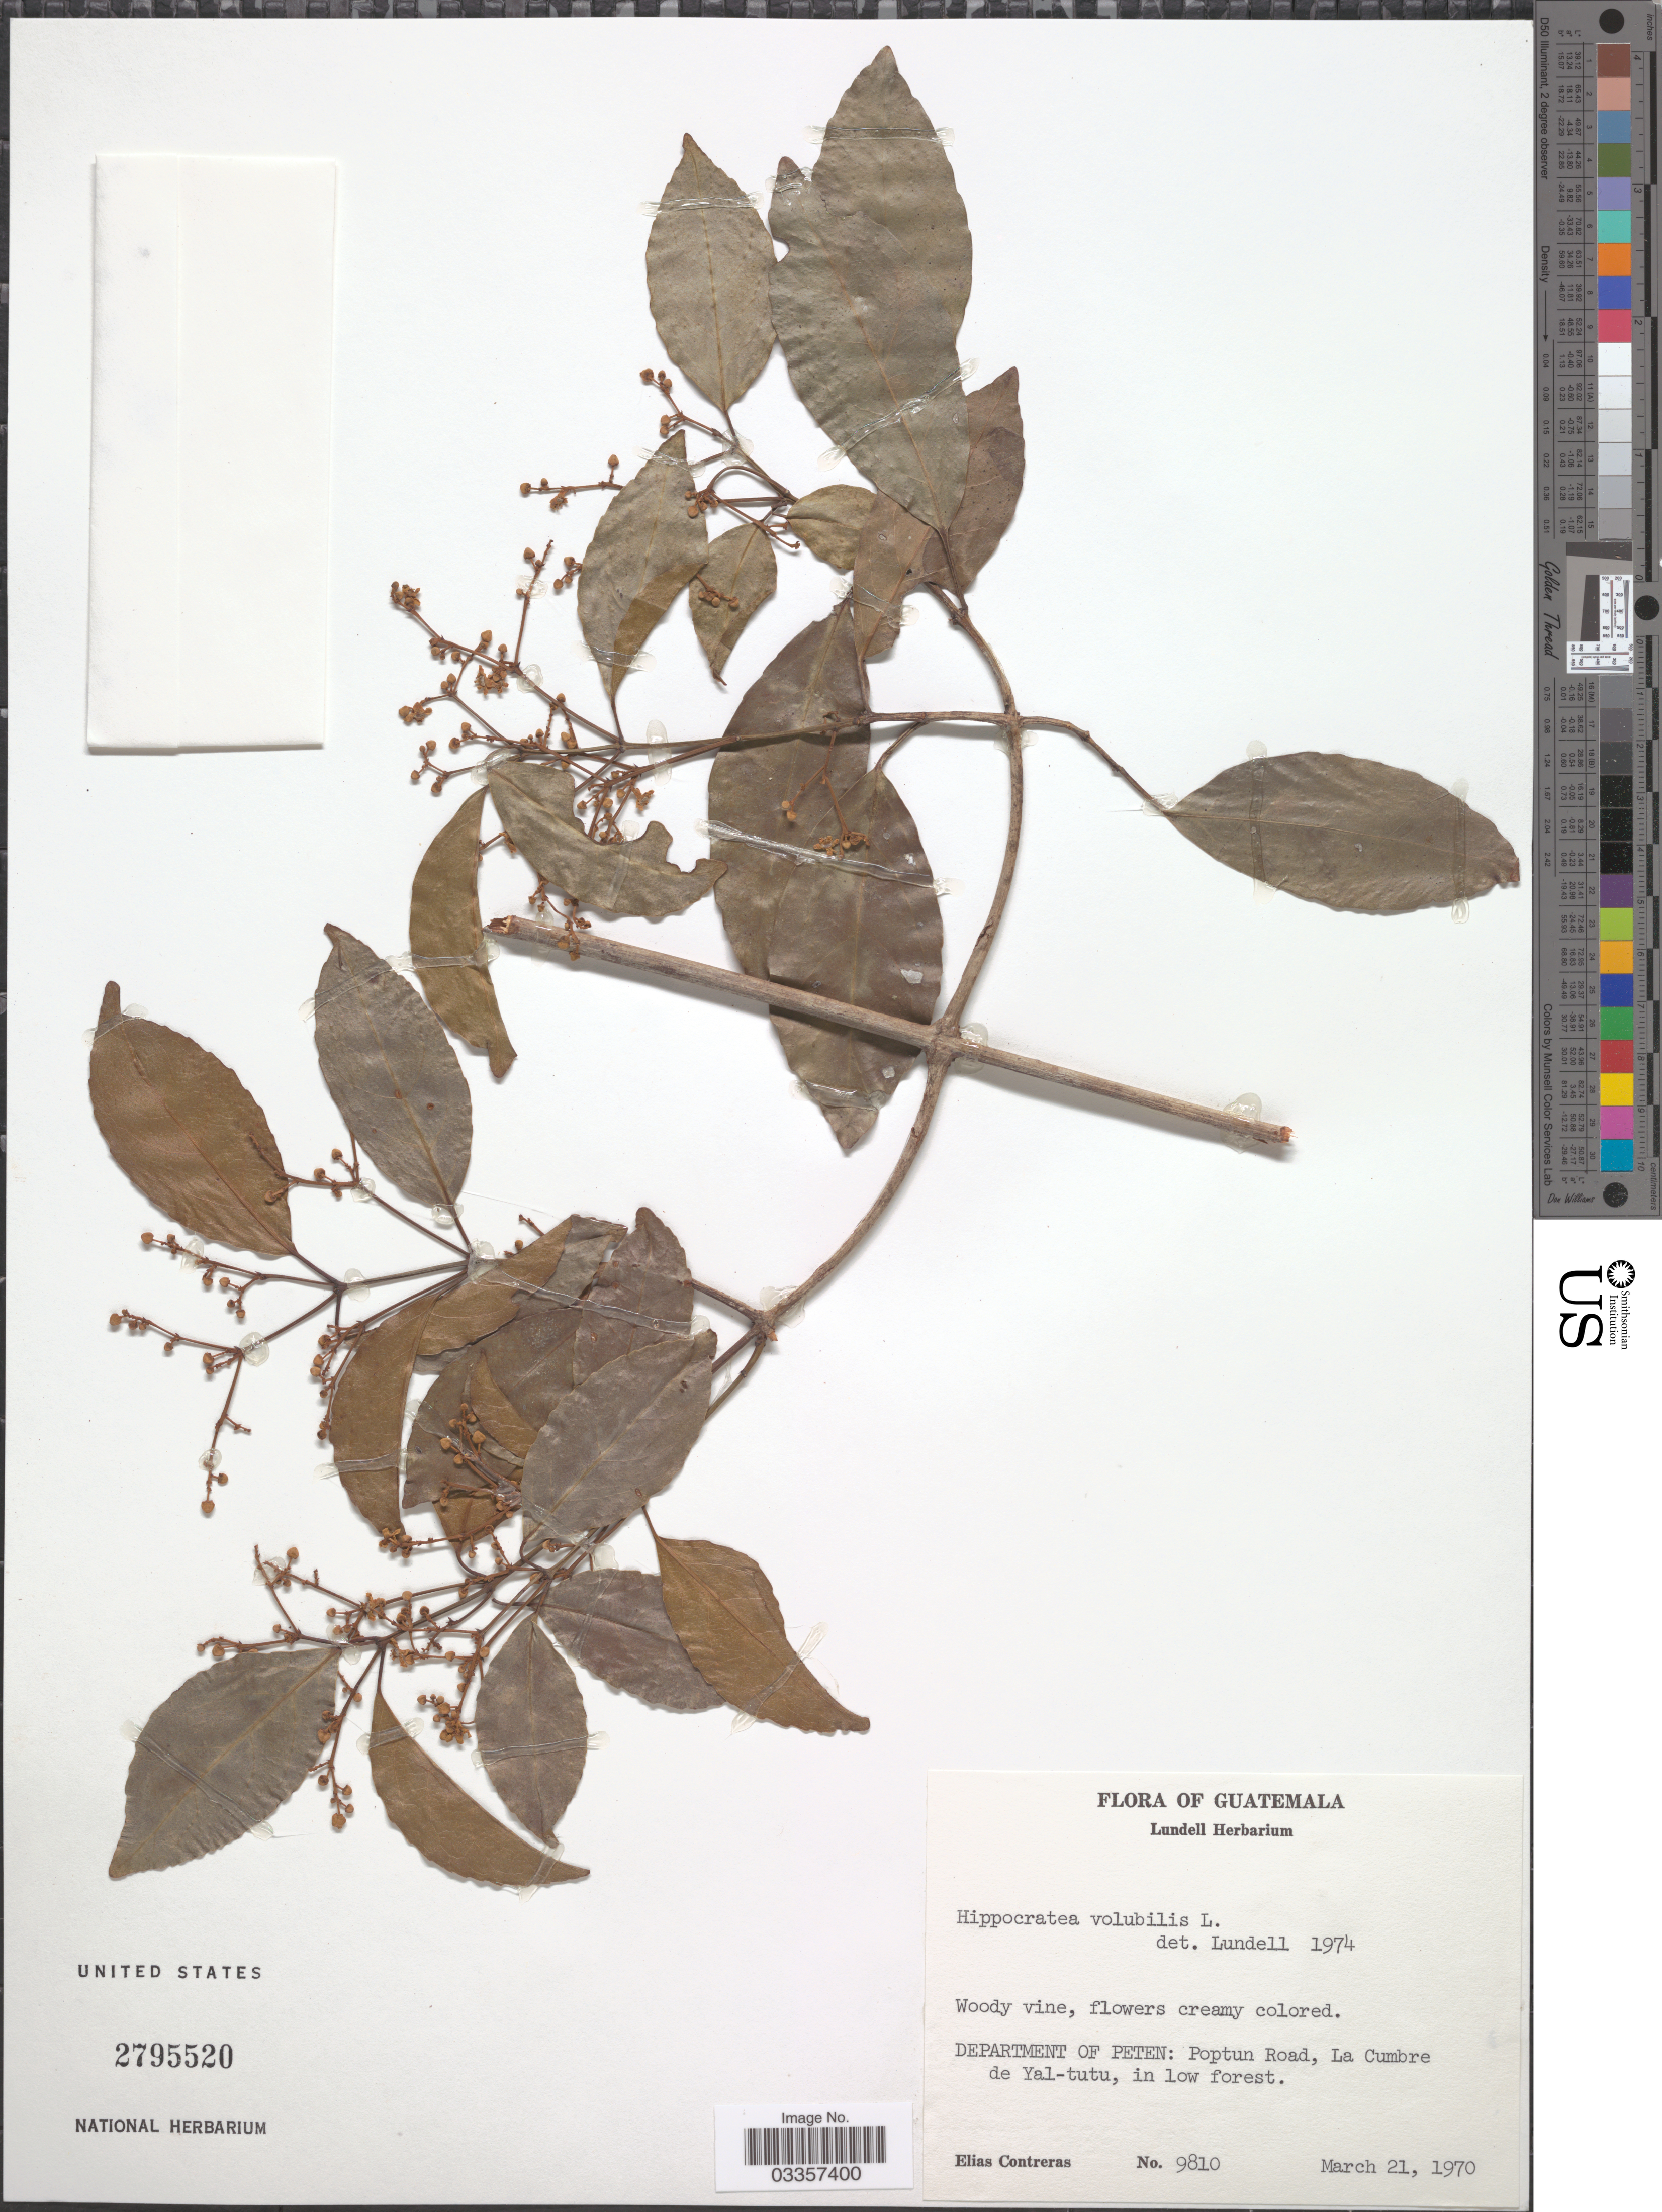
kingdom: Plantae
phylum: Tracheophyta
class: Magnoliopsida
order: Celastrales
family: Celastraceae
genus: Hippocratea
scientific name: Hippocratea volubilis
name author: L.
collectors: E. Contreras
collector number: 9810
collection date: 1970-03-21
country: Guatemala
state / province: El Petén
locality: Department of Peten, Poptun Road, La Cumbre de Yal-tutu.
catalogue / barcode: US 2795520